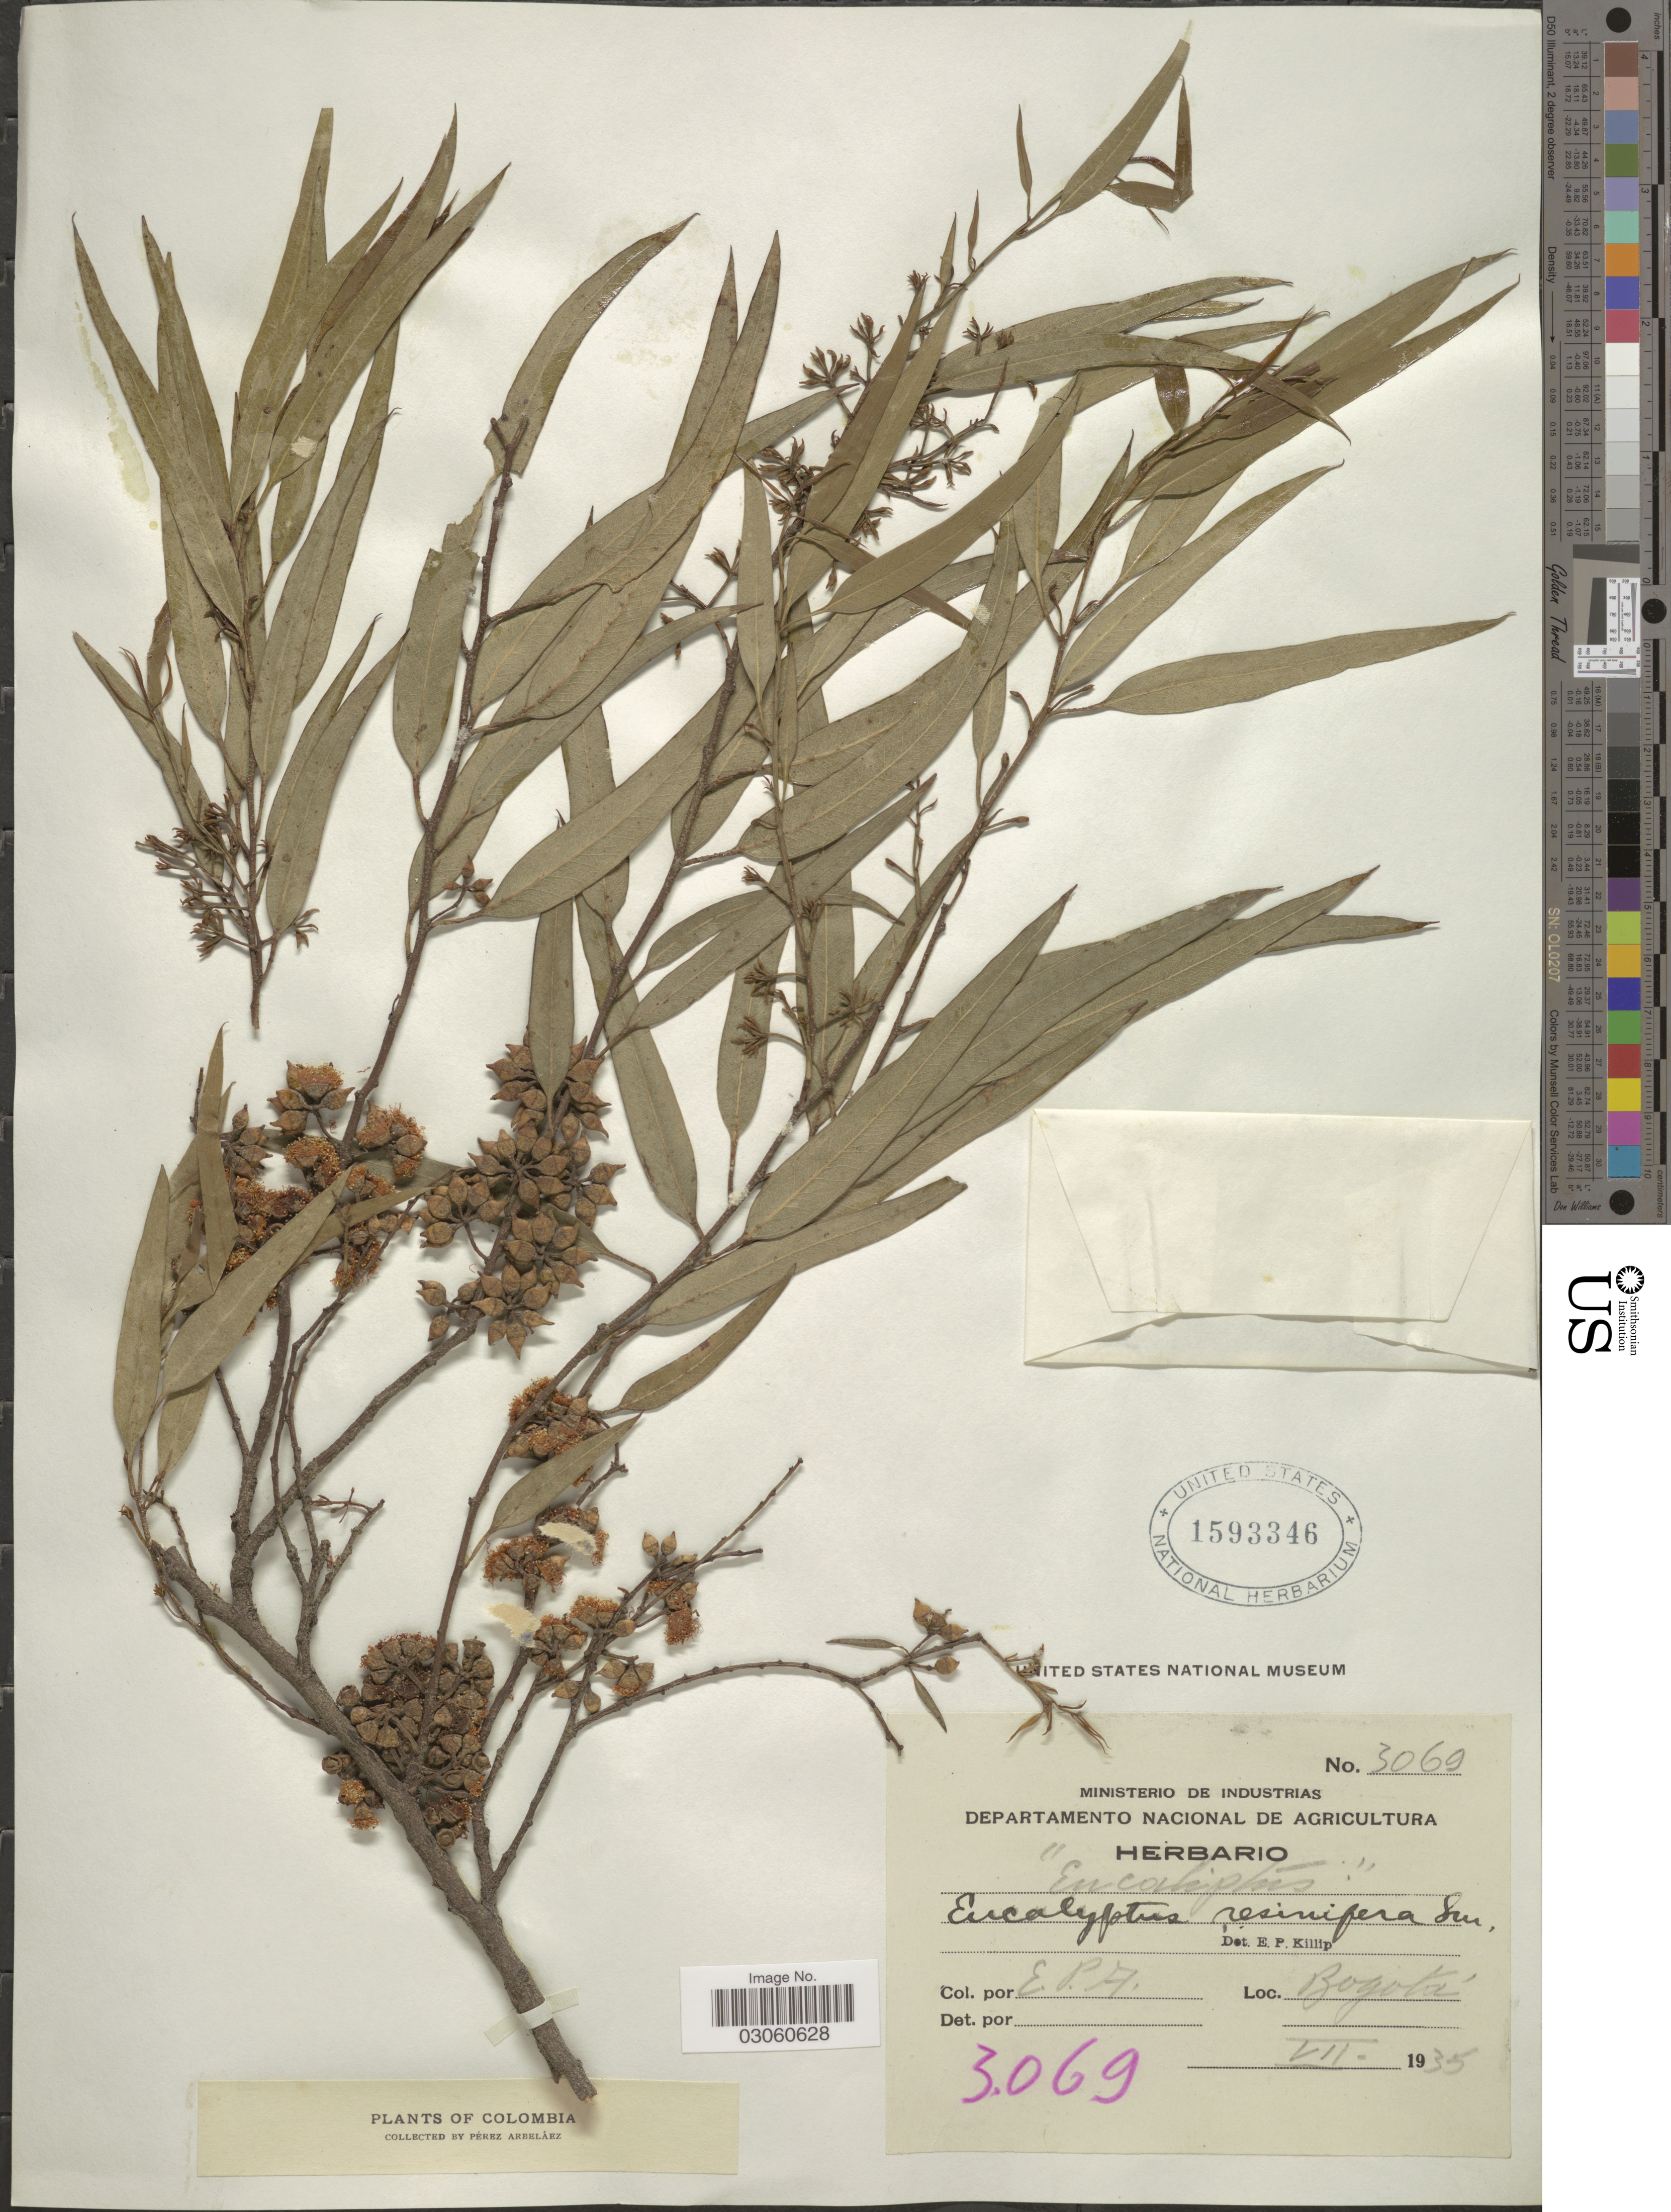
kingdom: Plantae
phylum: Tracheophyta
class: Magnoliopsida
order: Myrtales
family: Myrtaceae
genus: Eucalyptus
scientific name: Eucalyptus resinifera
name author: J. White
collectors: E. Pérez Arbeláez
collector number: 3069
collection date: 1935-07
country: Colombia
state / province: Bogota D.C.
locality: Bogotá.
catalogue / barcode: US 1593346